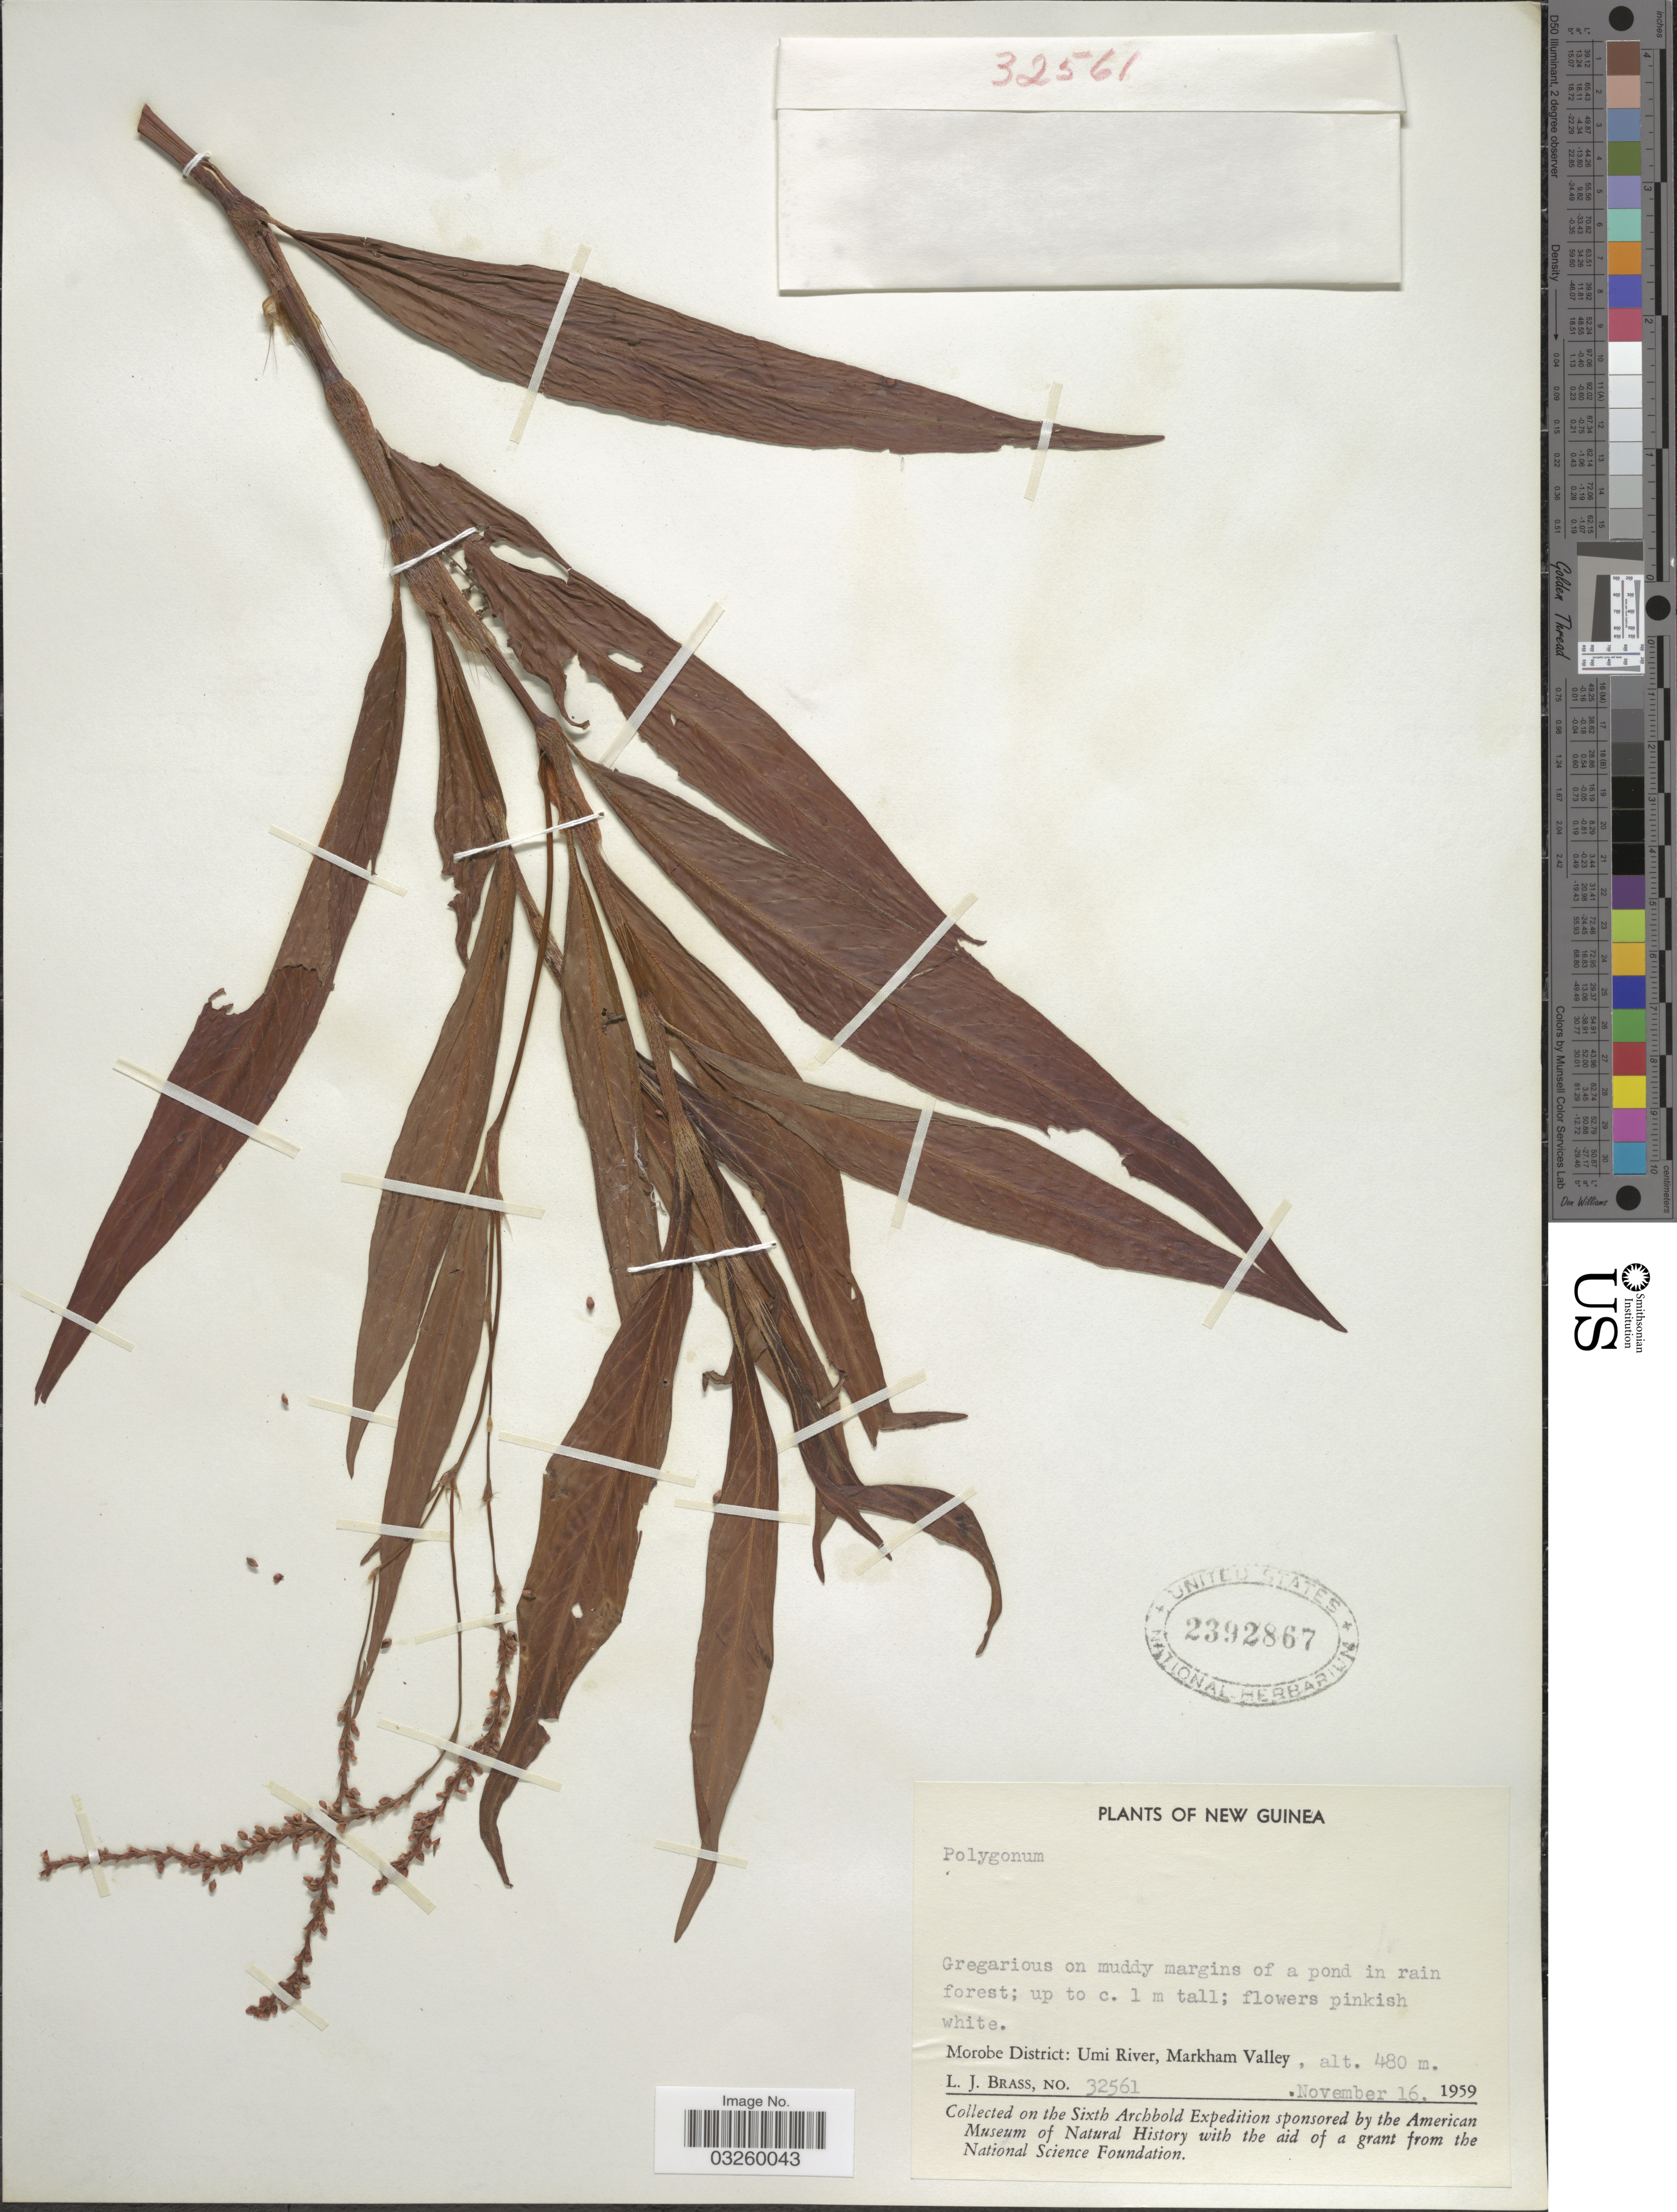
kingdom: Plantae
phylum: Tracheophyta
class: Magnoliopsida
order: Caryophyllales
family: Polygonaceae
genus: Persicaria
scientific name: Persicaria sp.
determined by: Wagner, W. L., (BOT), Smithsonian Institution - National Museum of Natural History (UNITED STATES)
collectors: L. J. Brass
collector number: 32561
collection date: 1959-11-16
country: Papua New Guinea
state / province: Morobe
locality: New Guinea. Morobe District: Umi River, Markham Valley.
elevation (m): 480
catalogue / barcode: US 2392867